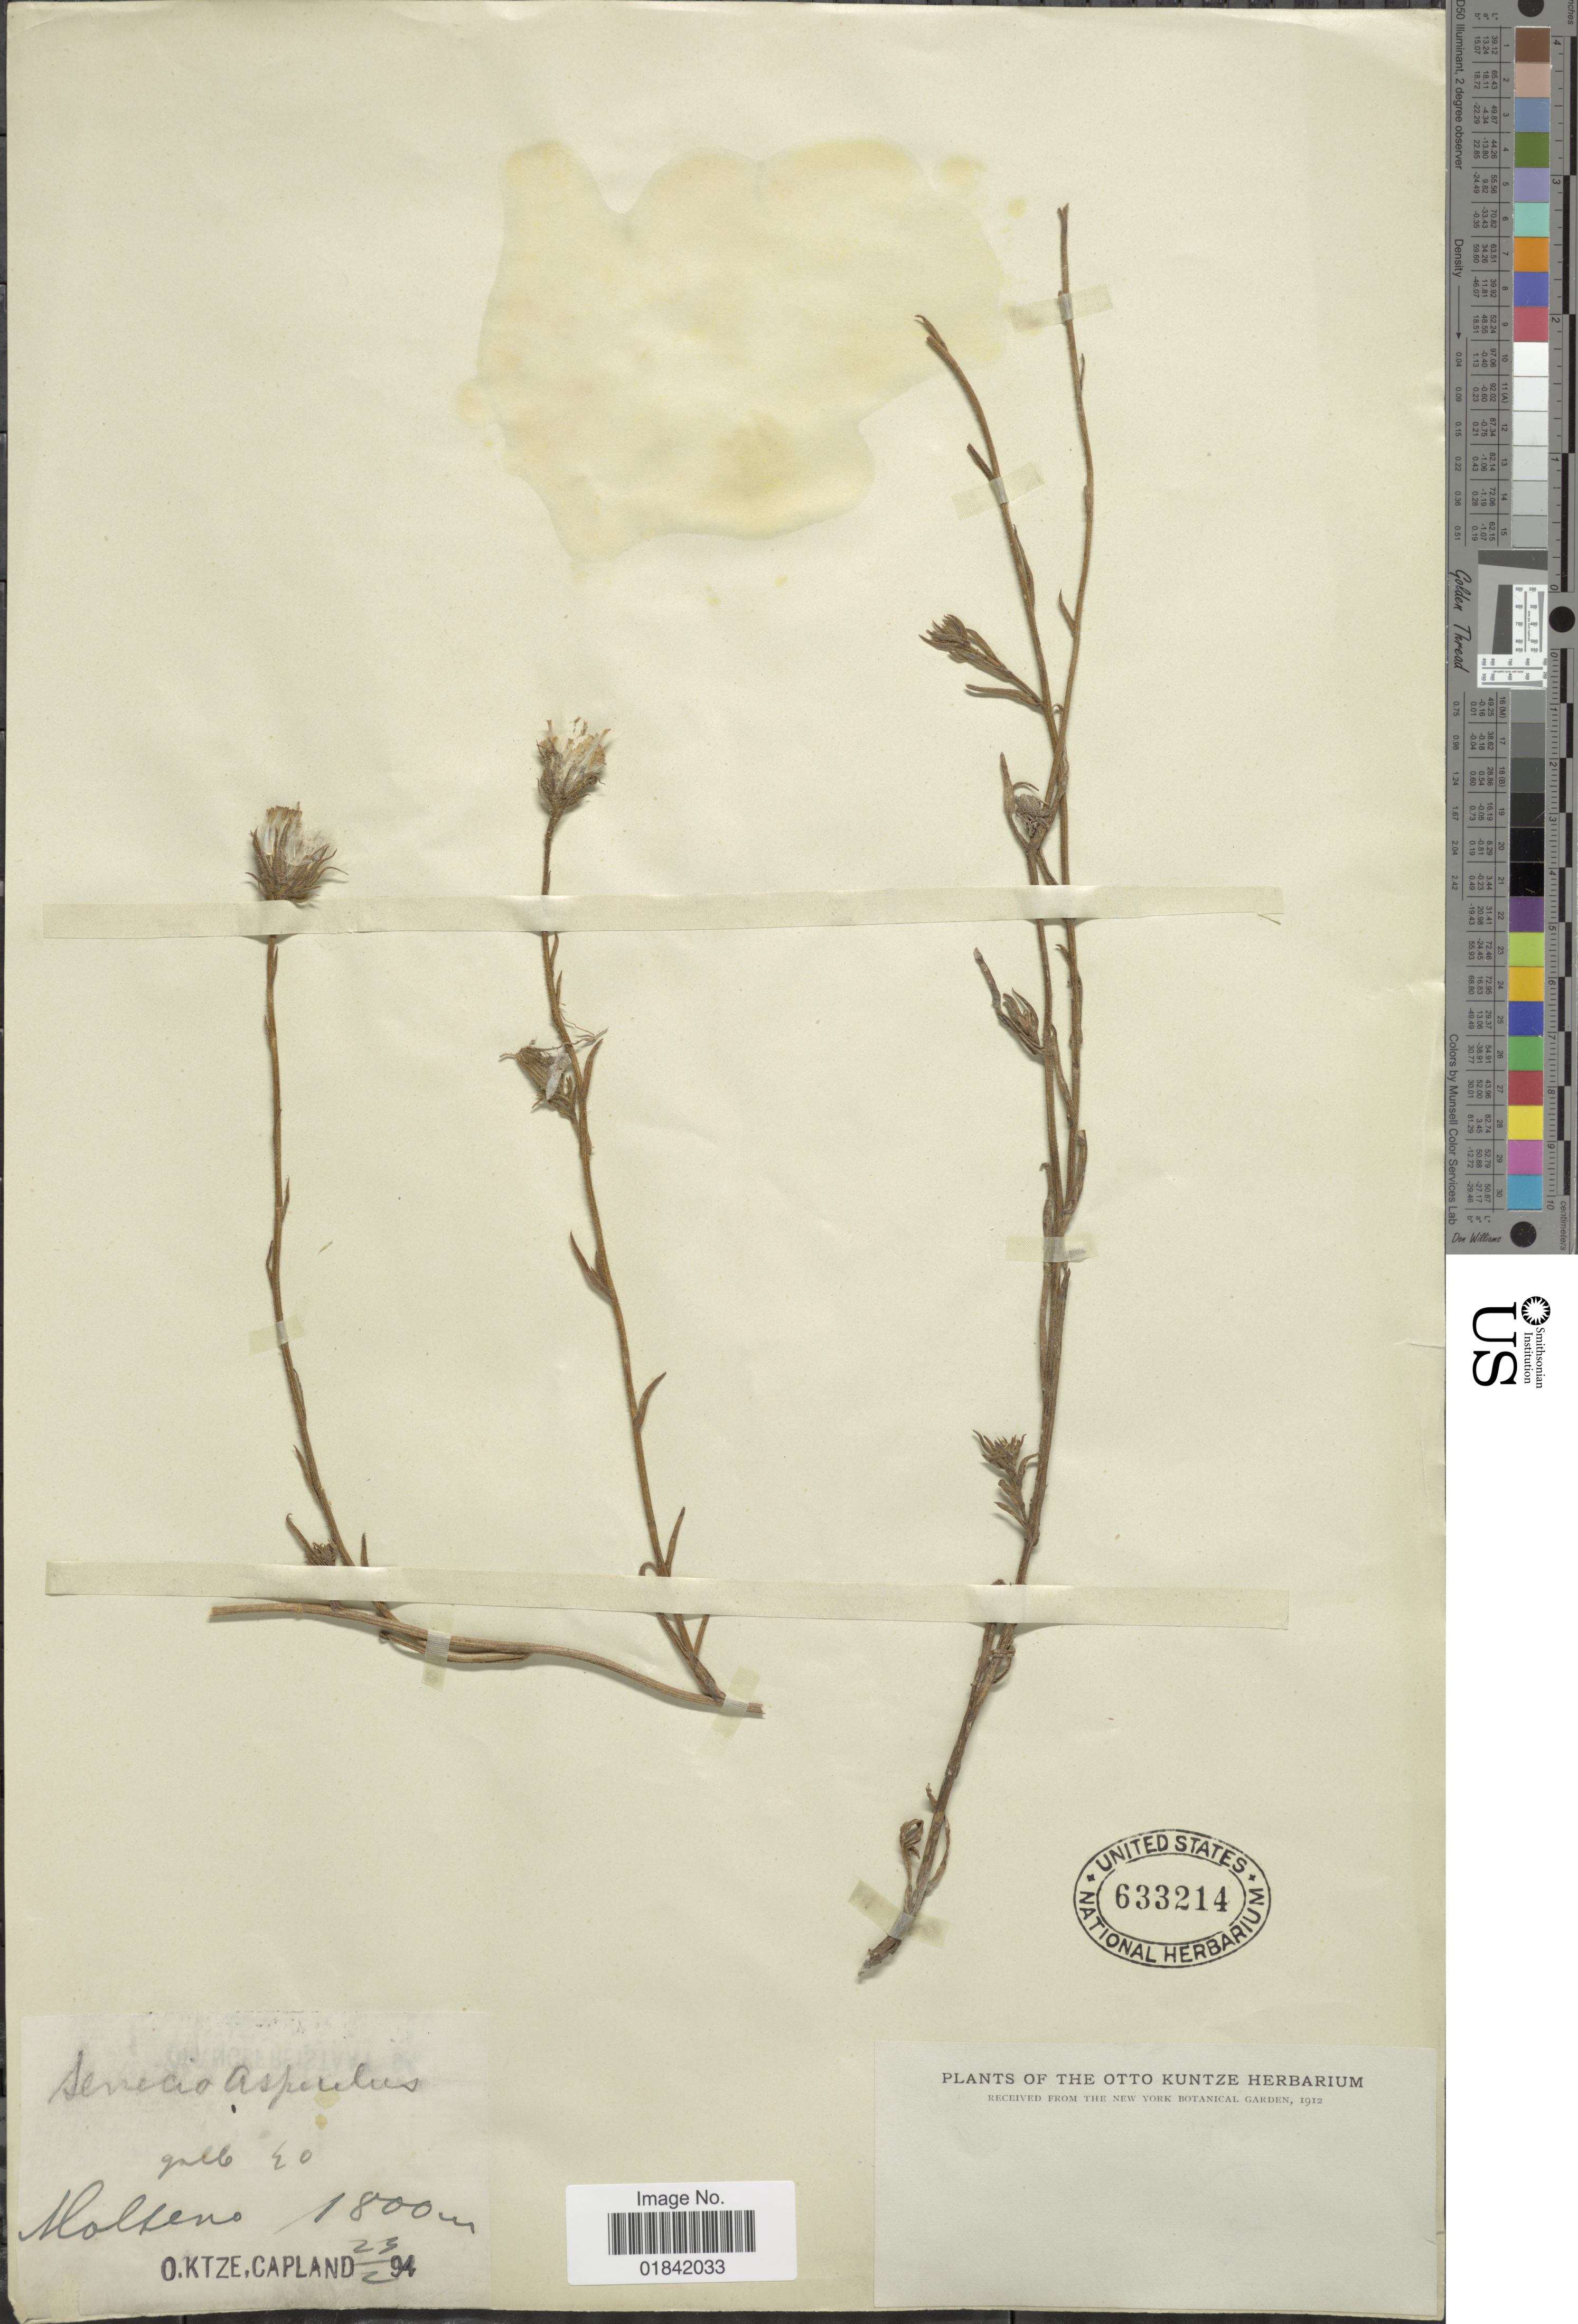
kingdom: Plantae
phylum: Tracheophyta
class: Magnoliopsida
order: Asterales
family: Asteraceae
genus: Senecio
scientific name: Senecio asperulus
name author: DC.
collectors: C.E.O. Kuntze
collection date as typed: Transcribed d/m/y: 23/2/94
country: South Africa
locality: Molteno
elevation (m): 1800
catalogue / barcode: US 633214